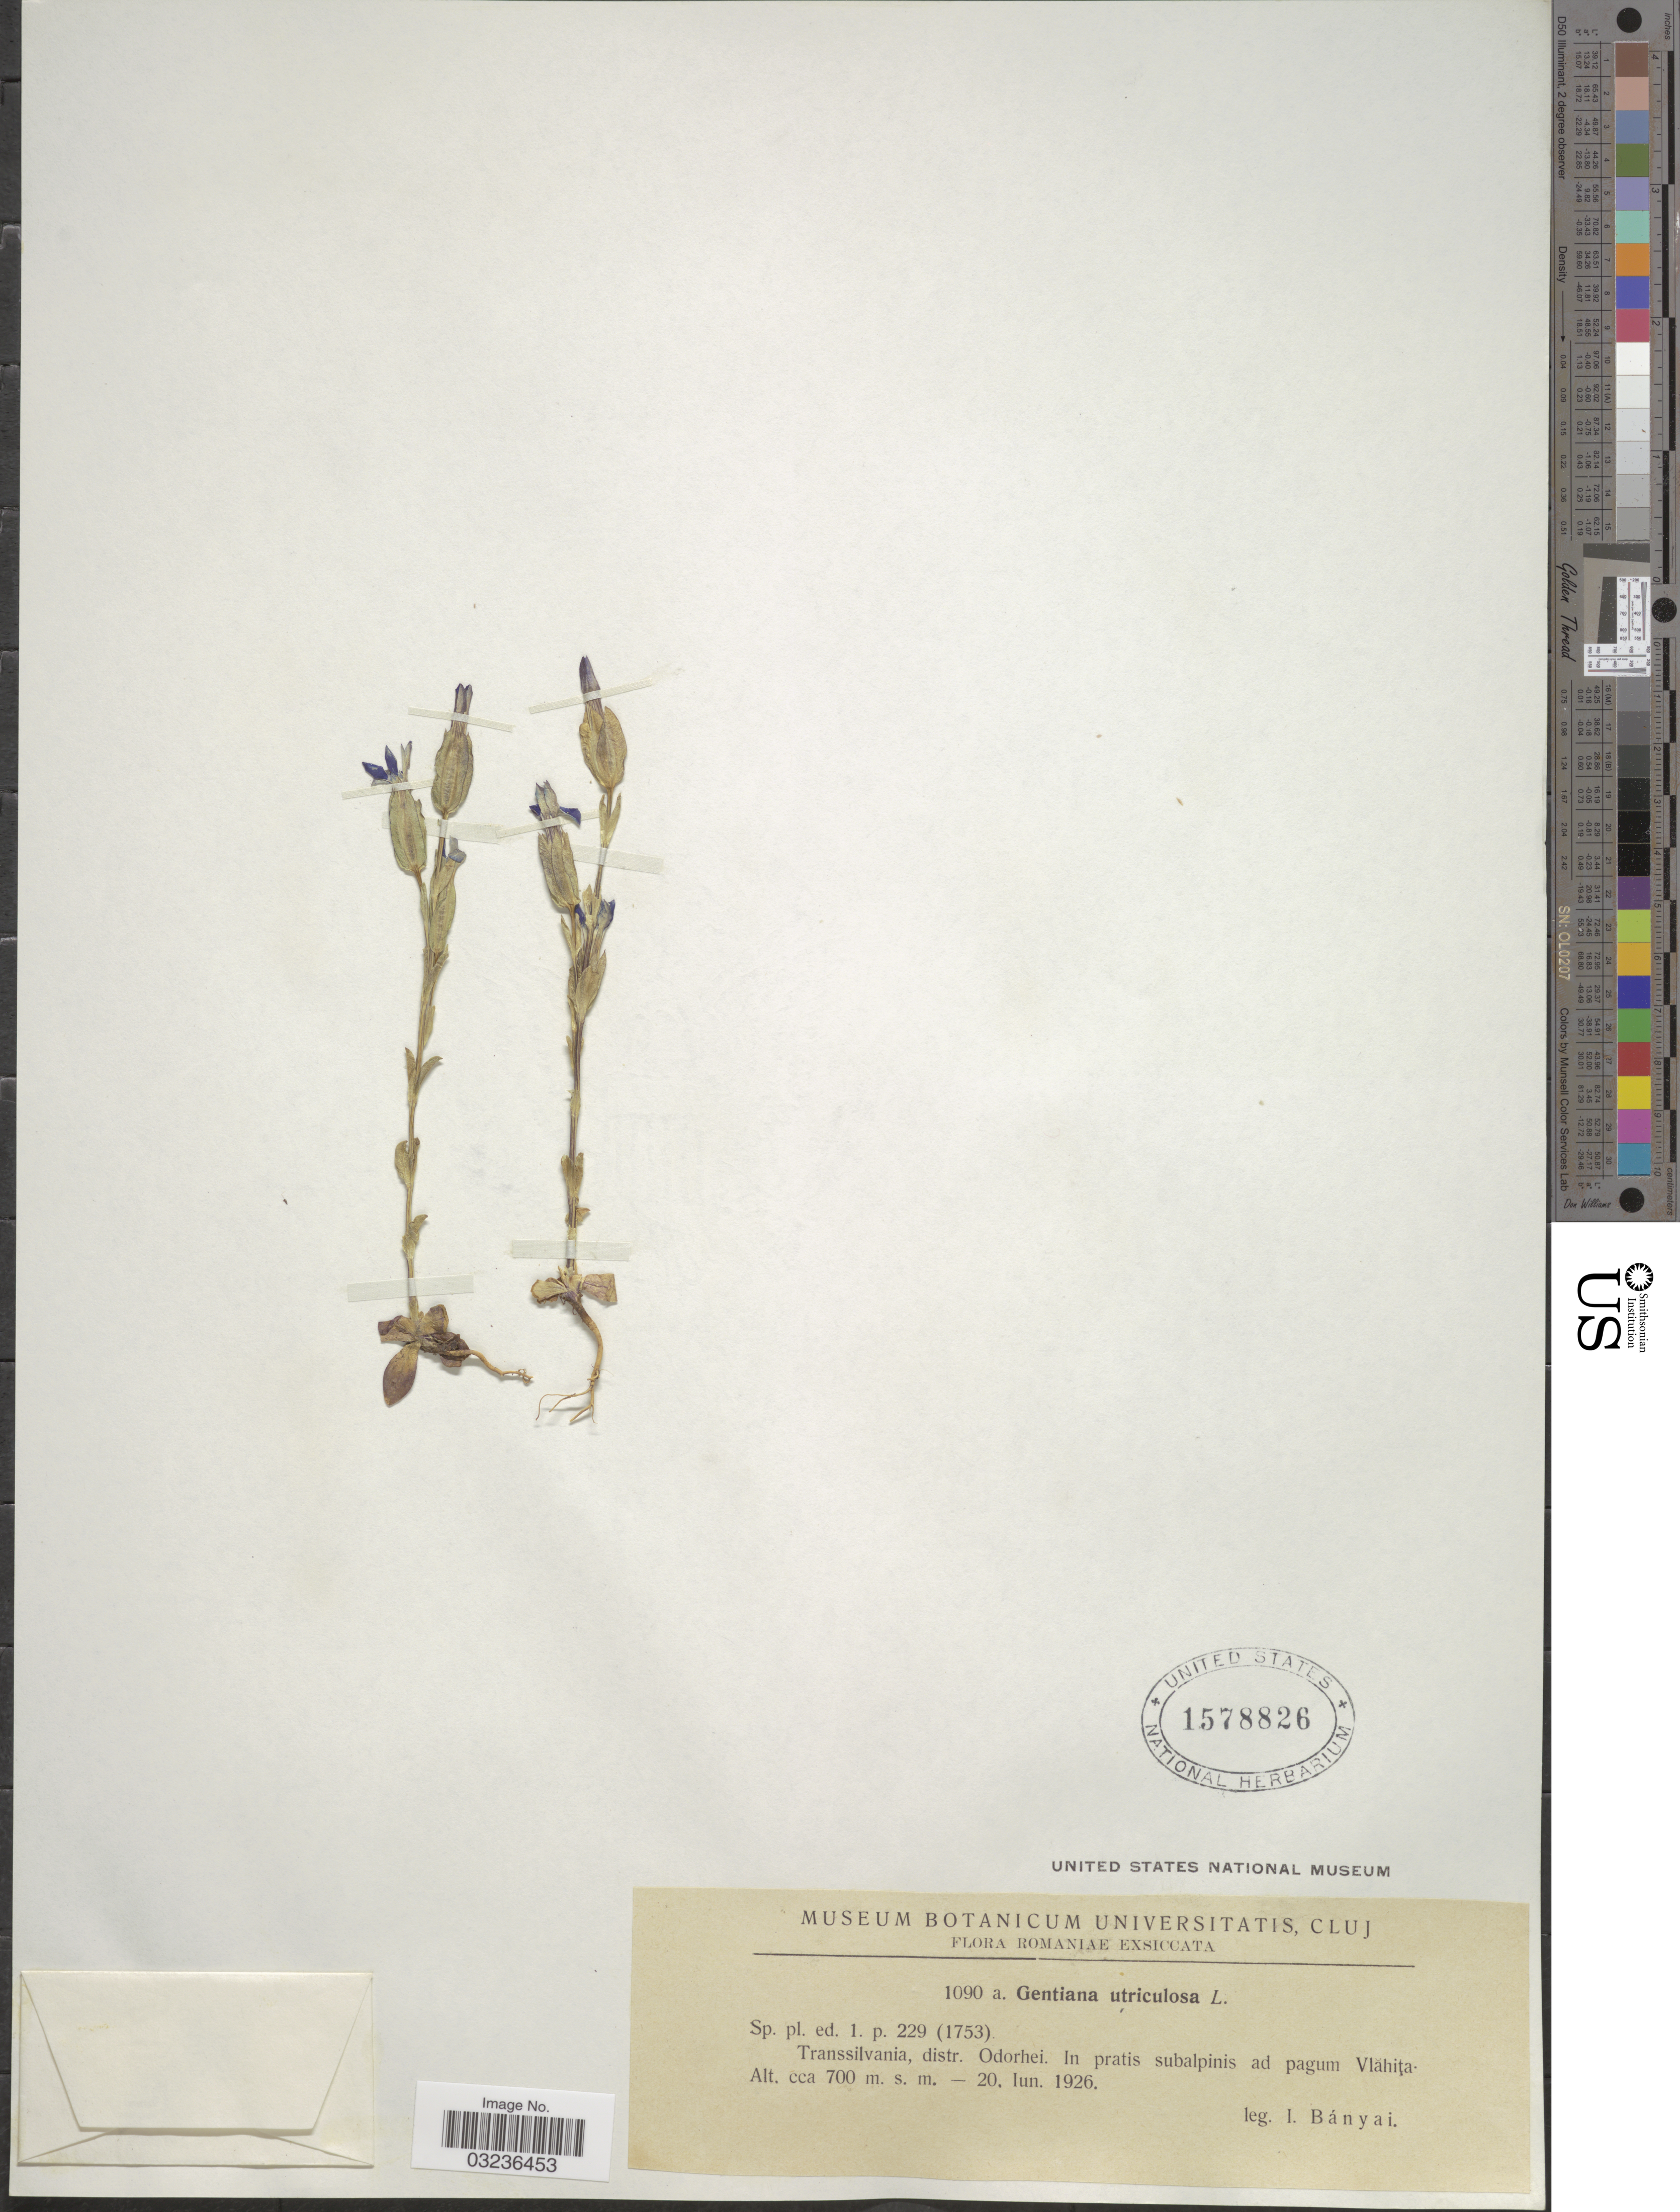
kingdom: Plantae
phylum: Tracheophyta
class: Magnoliopsida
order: Gentianales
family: Gentianaceae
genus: Gentiana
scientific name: Gentiana utriculosa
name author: L.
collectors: I. Bányai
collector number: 1090a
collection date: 1926-06-20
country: Romania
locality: Transsilvania, distr. Odorhei. In pratis subalpinis ad pagum Vlahita.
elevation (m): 700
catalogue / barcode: US 1578826